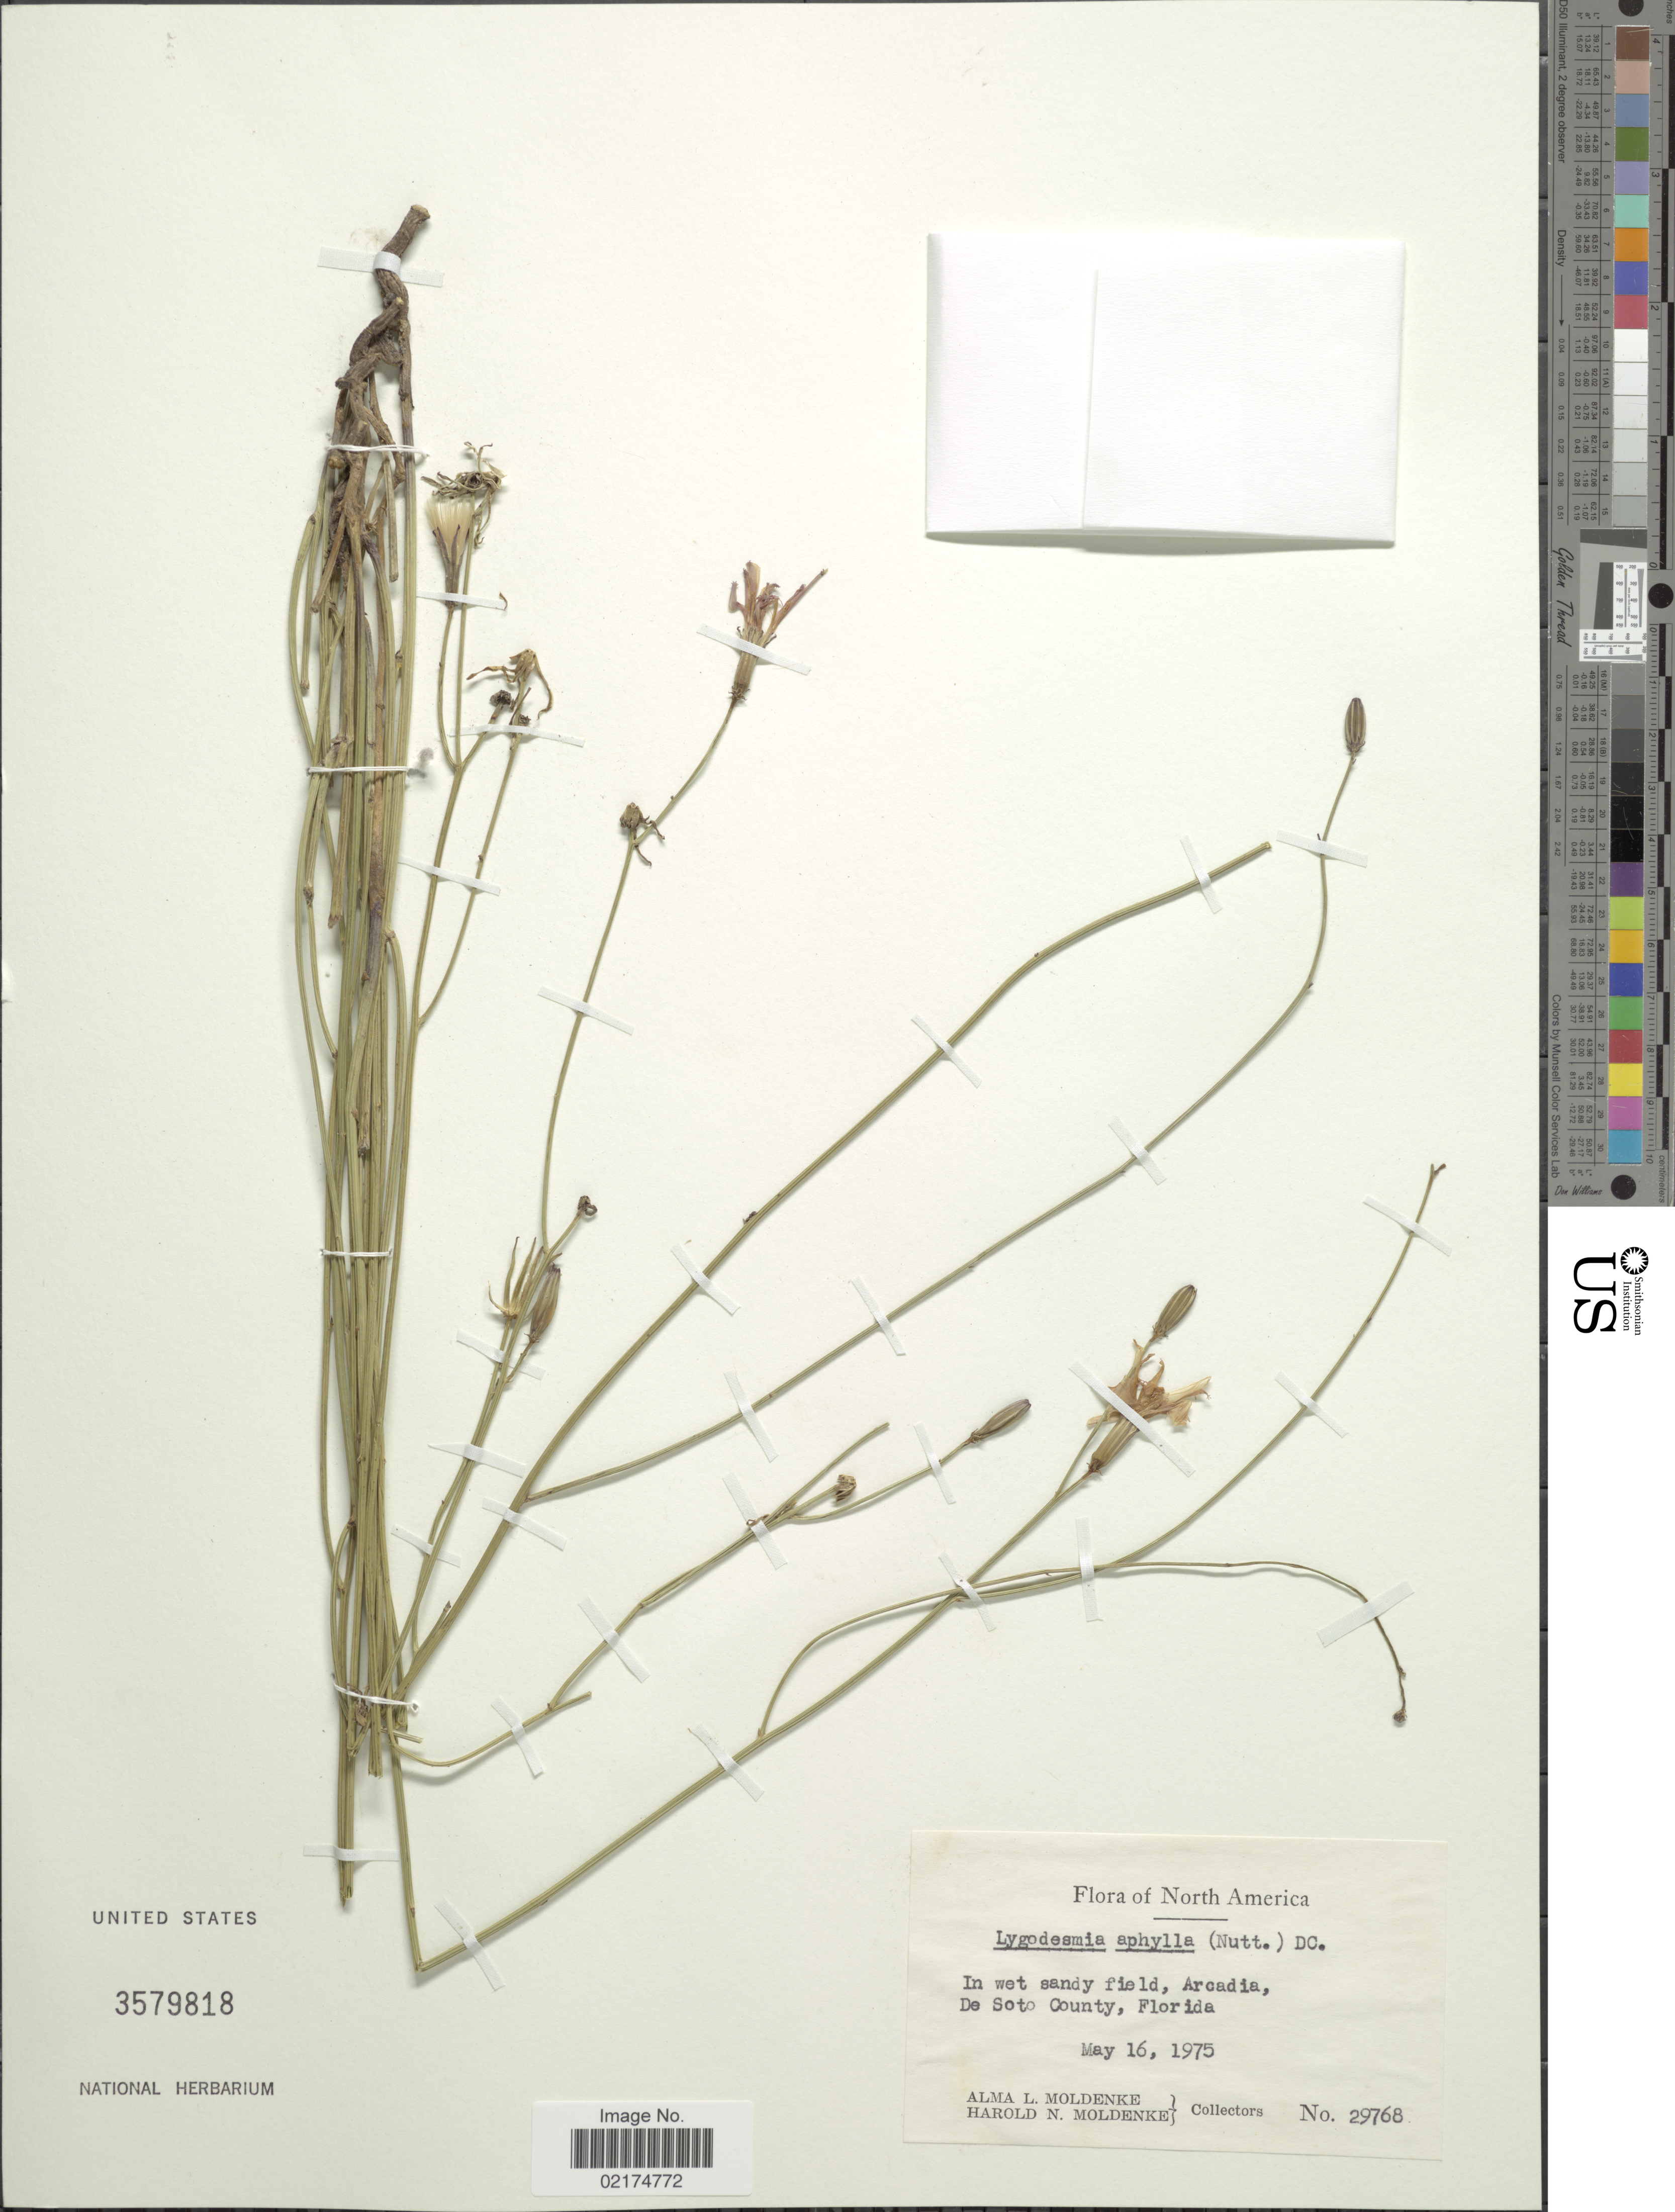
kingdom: Plantae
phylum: Tracheophyta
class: Magnoliopsida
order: Asterales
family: Asteraceae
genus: Lygodesmia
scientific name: Lygodesmia aphylla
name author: (Nutt.) DC.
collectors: A. L. Moldenke & H. N. Moldenke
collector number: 29768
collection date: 1975-05-16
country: United States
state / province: Florida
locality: Arcadia, De Soto County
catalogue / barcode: US 3579818